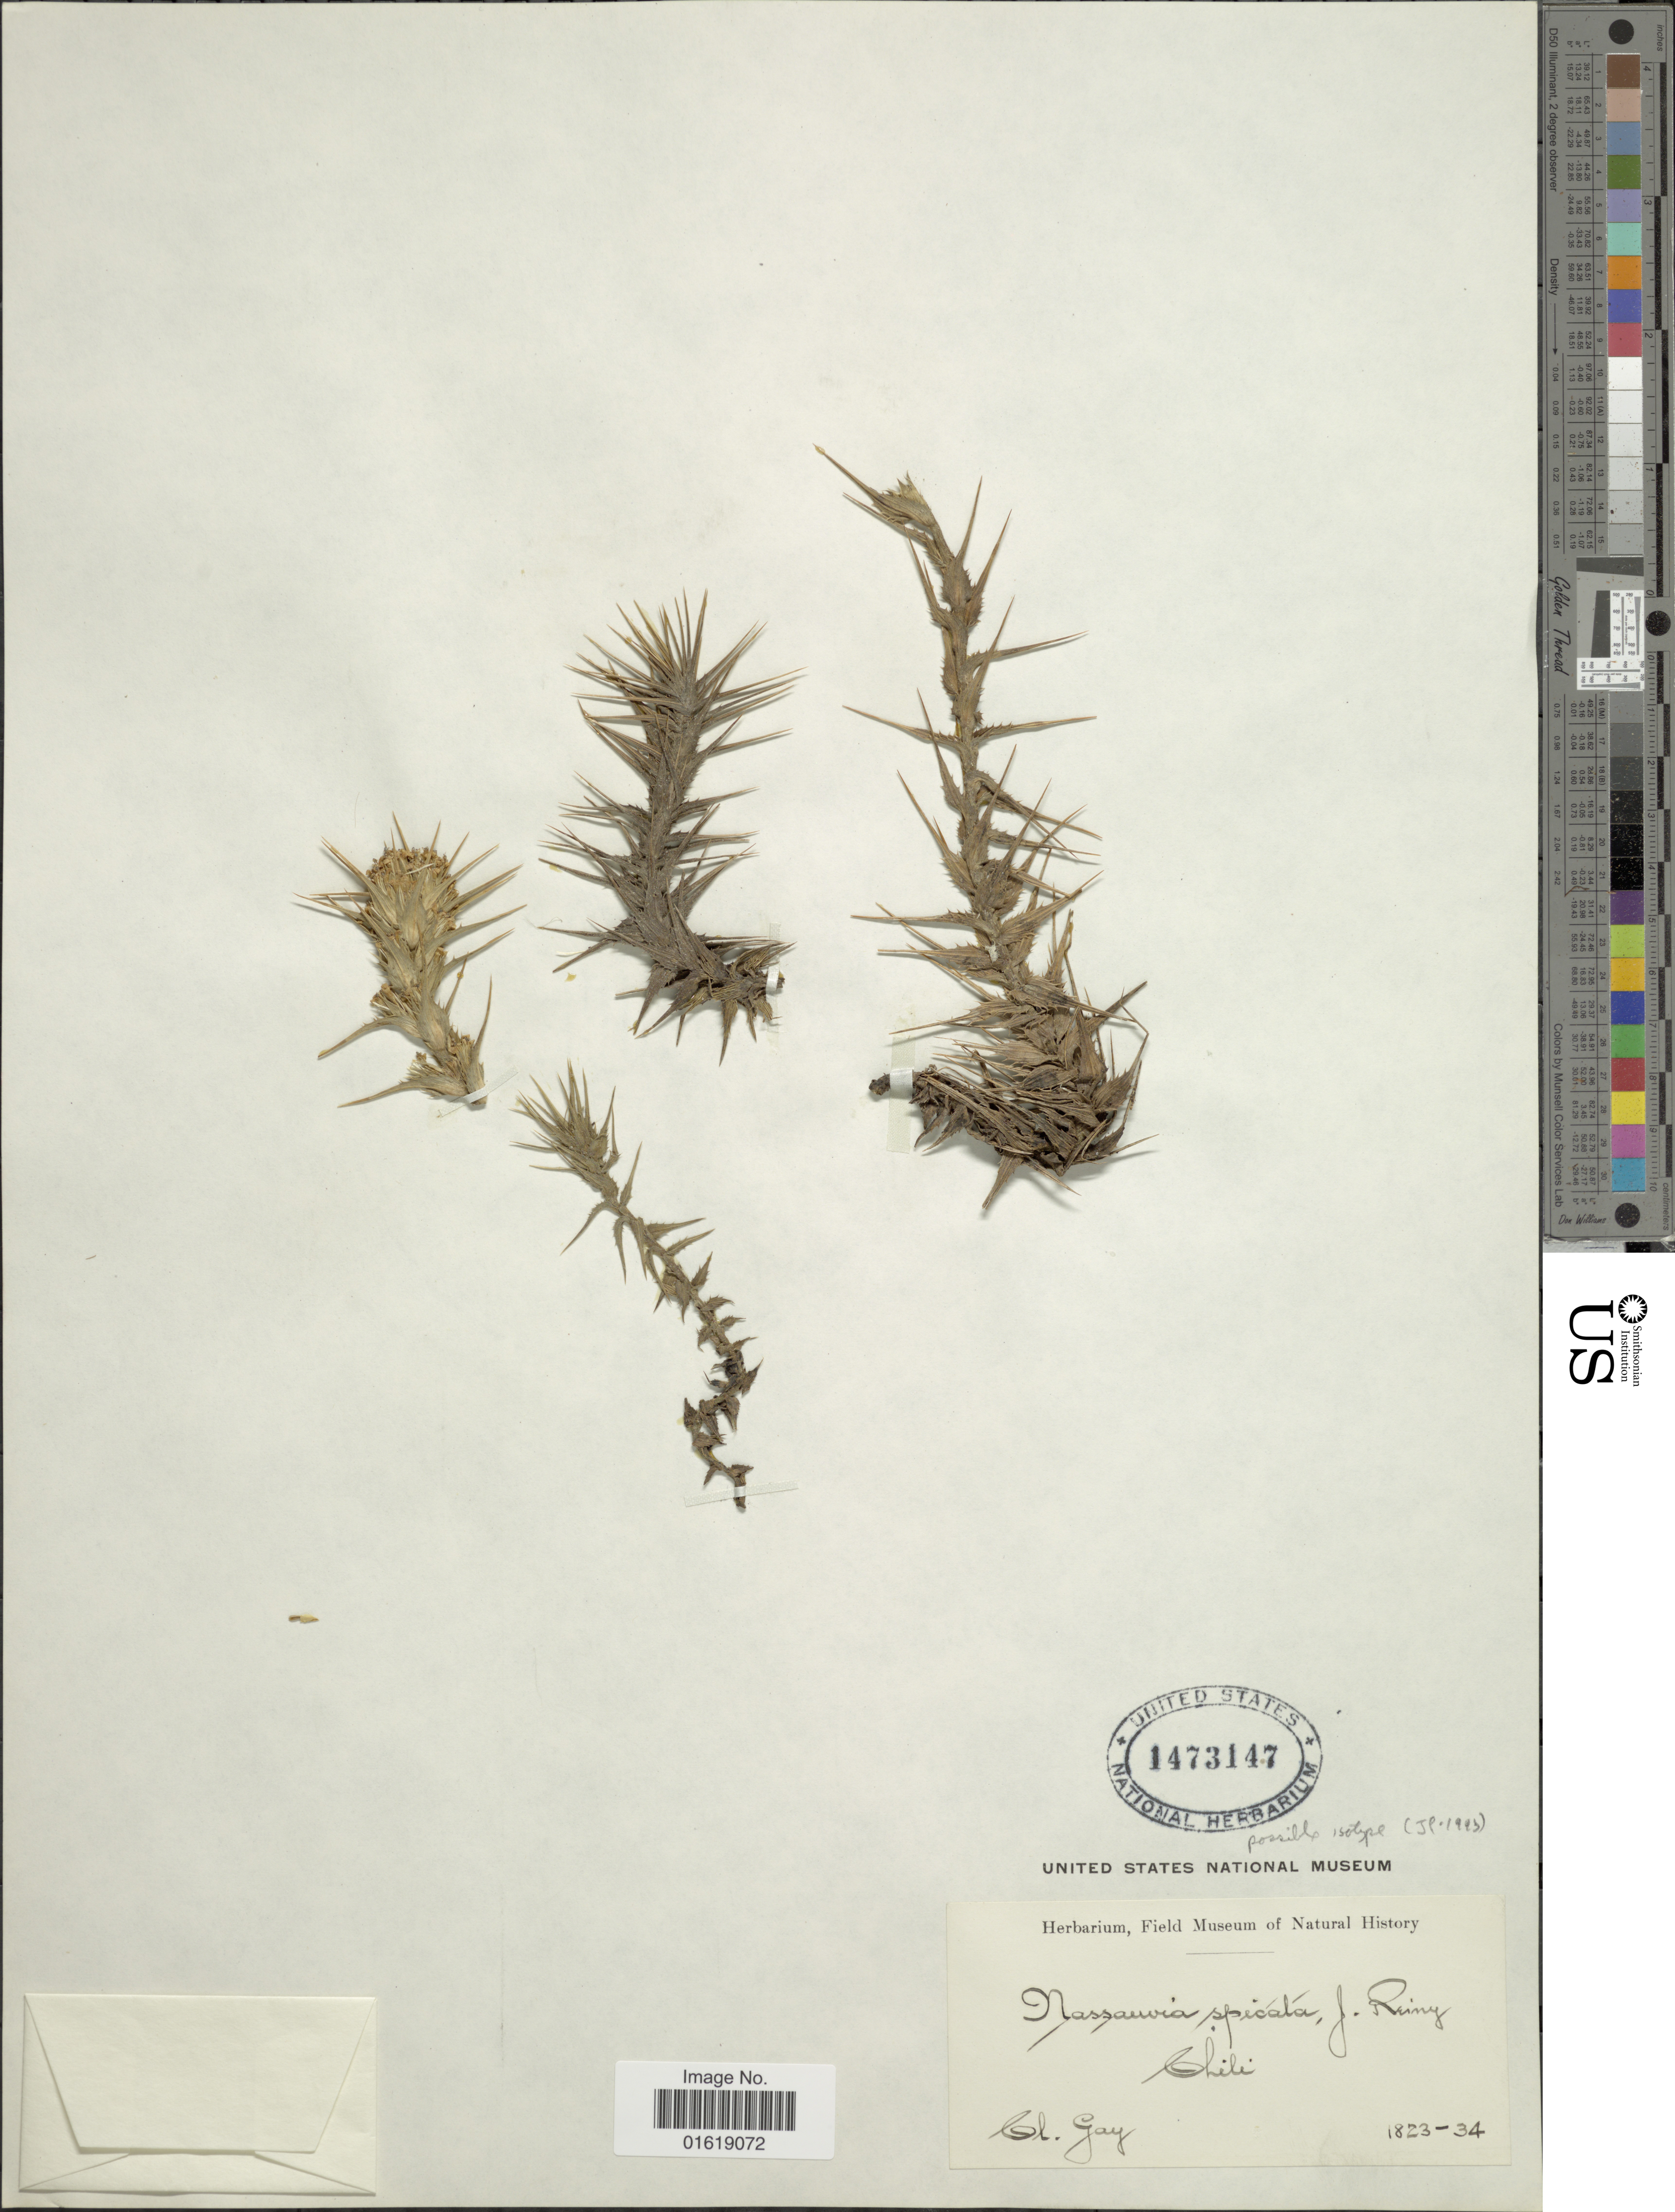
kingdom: Plantae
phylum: Tracheophyta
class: Magnoliopsida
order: Asterales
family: Asteraceae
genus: Nassauvia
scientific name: Nassauvia cumingii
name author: Hook. & Arn.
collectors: C. Gay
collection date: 1823/1834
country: Chile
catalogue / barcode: US 1473147